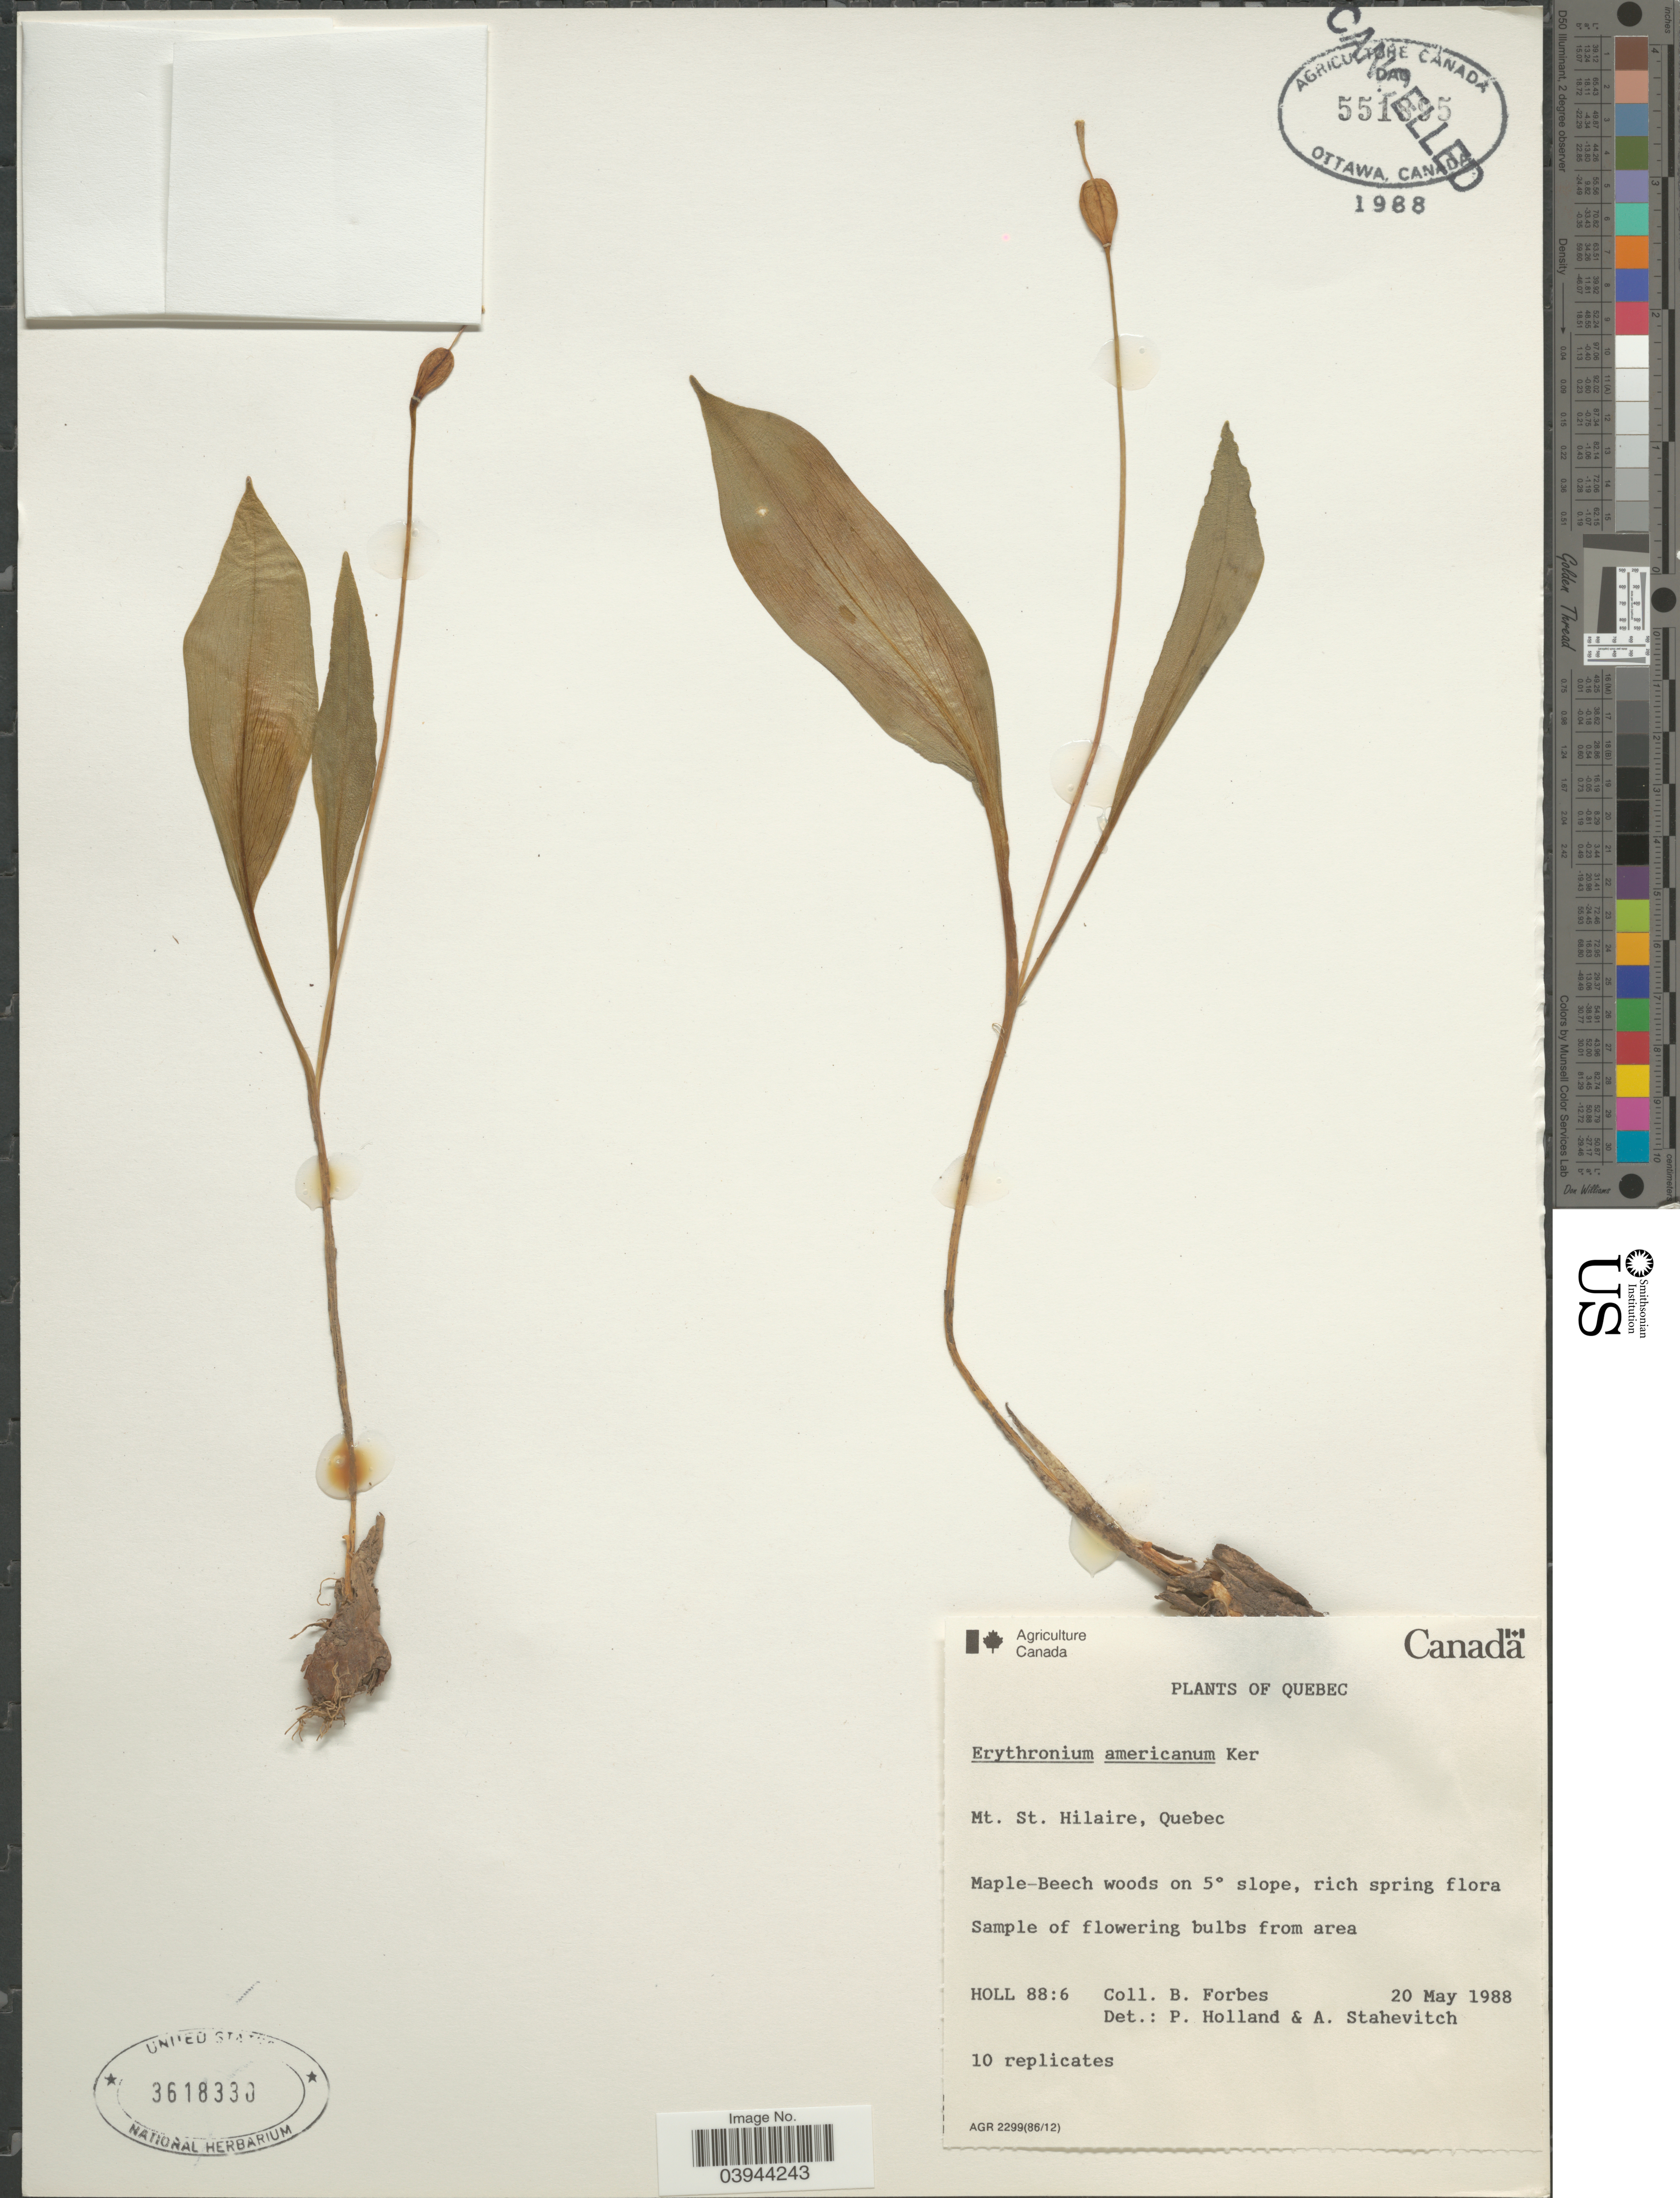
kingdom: Plantae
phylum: Tracheophyta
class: Liliopsida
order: Liliales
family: Liliaceae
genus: Erythronium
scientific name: Erythronium americanum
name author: Ker Gawl.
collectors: B. Forbes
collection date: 1988-05-20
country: Canada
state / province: Quebec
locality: Mt. St. Hilaire.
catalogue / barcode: US 3618330